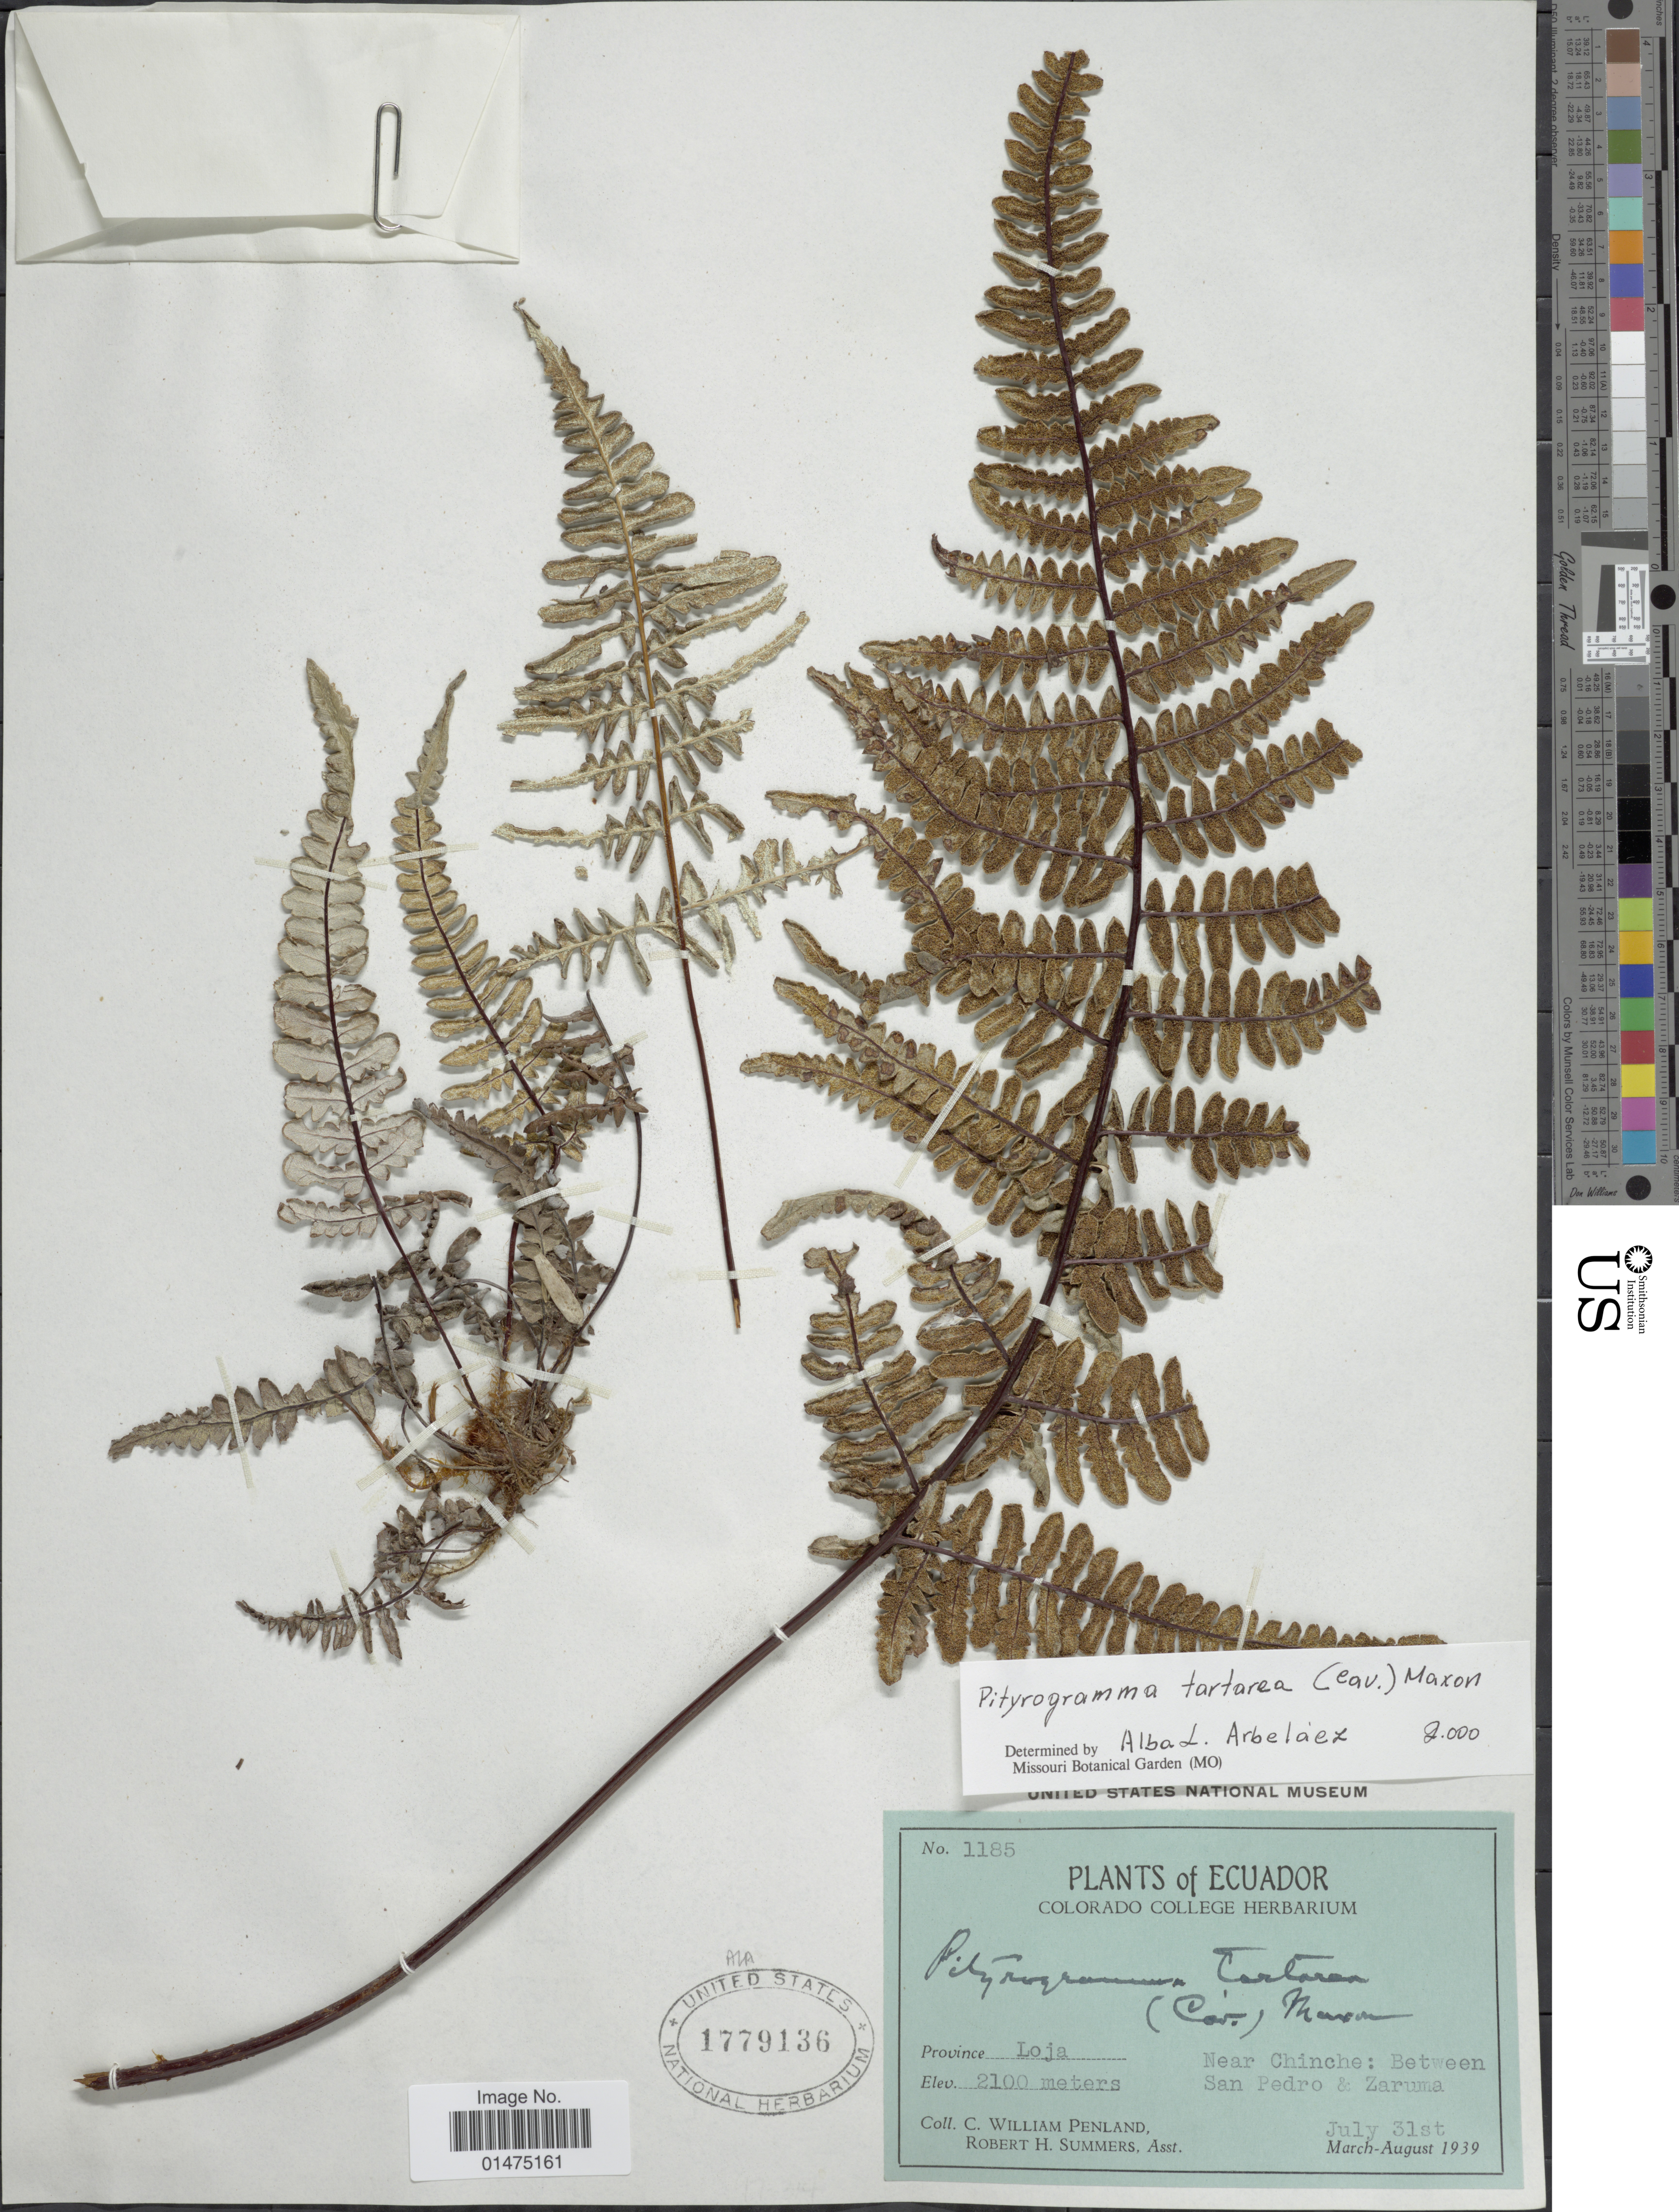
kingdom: Plantae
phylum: Tracheophyta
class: Polypodiopsida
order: Polypodiales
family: Pteridaceae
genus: Pityrogramma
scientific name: Pityrogramma tartarea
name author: (Cav.) Maxon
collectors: C. W. Penland & R. Summers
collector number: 1185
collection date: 1939-07-31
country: Ecuador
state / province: Loja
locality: Near Chinche, Between San Pedro & Zaruma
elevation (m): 2100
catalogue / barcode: US 1779136